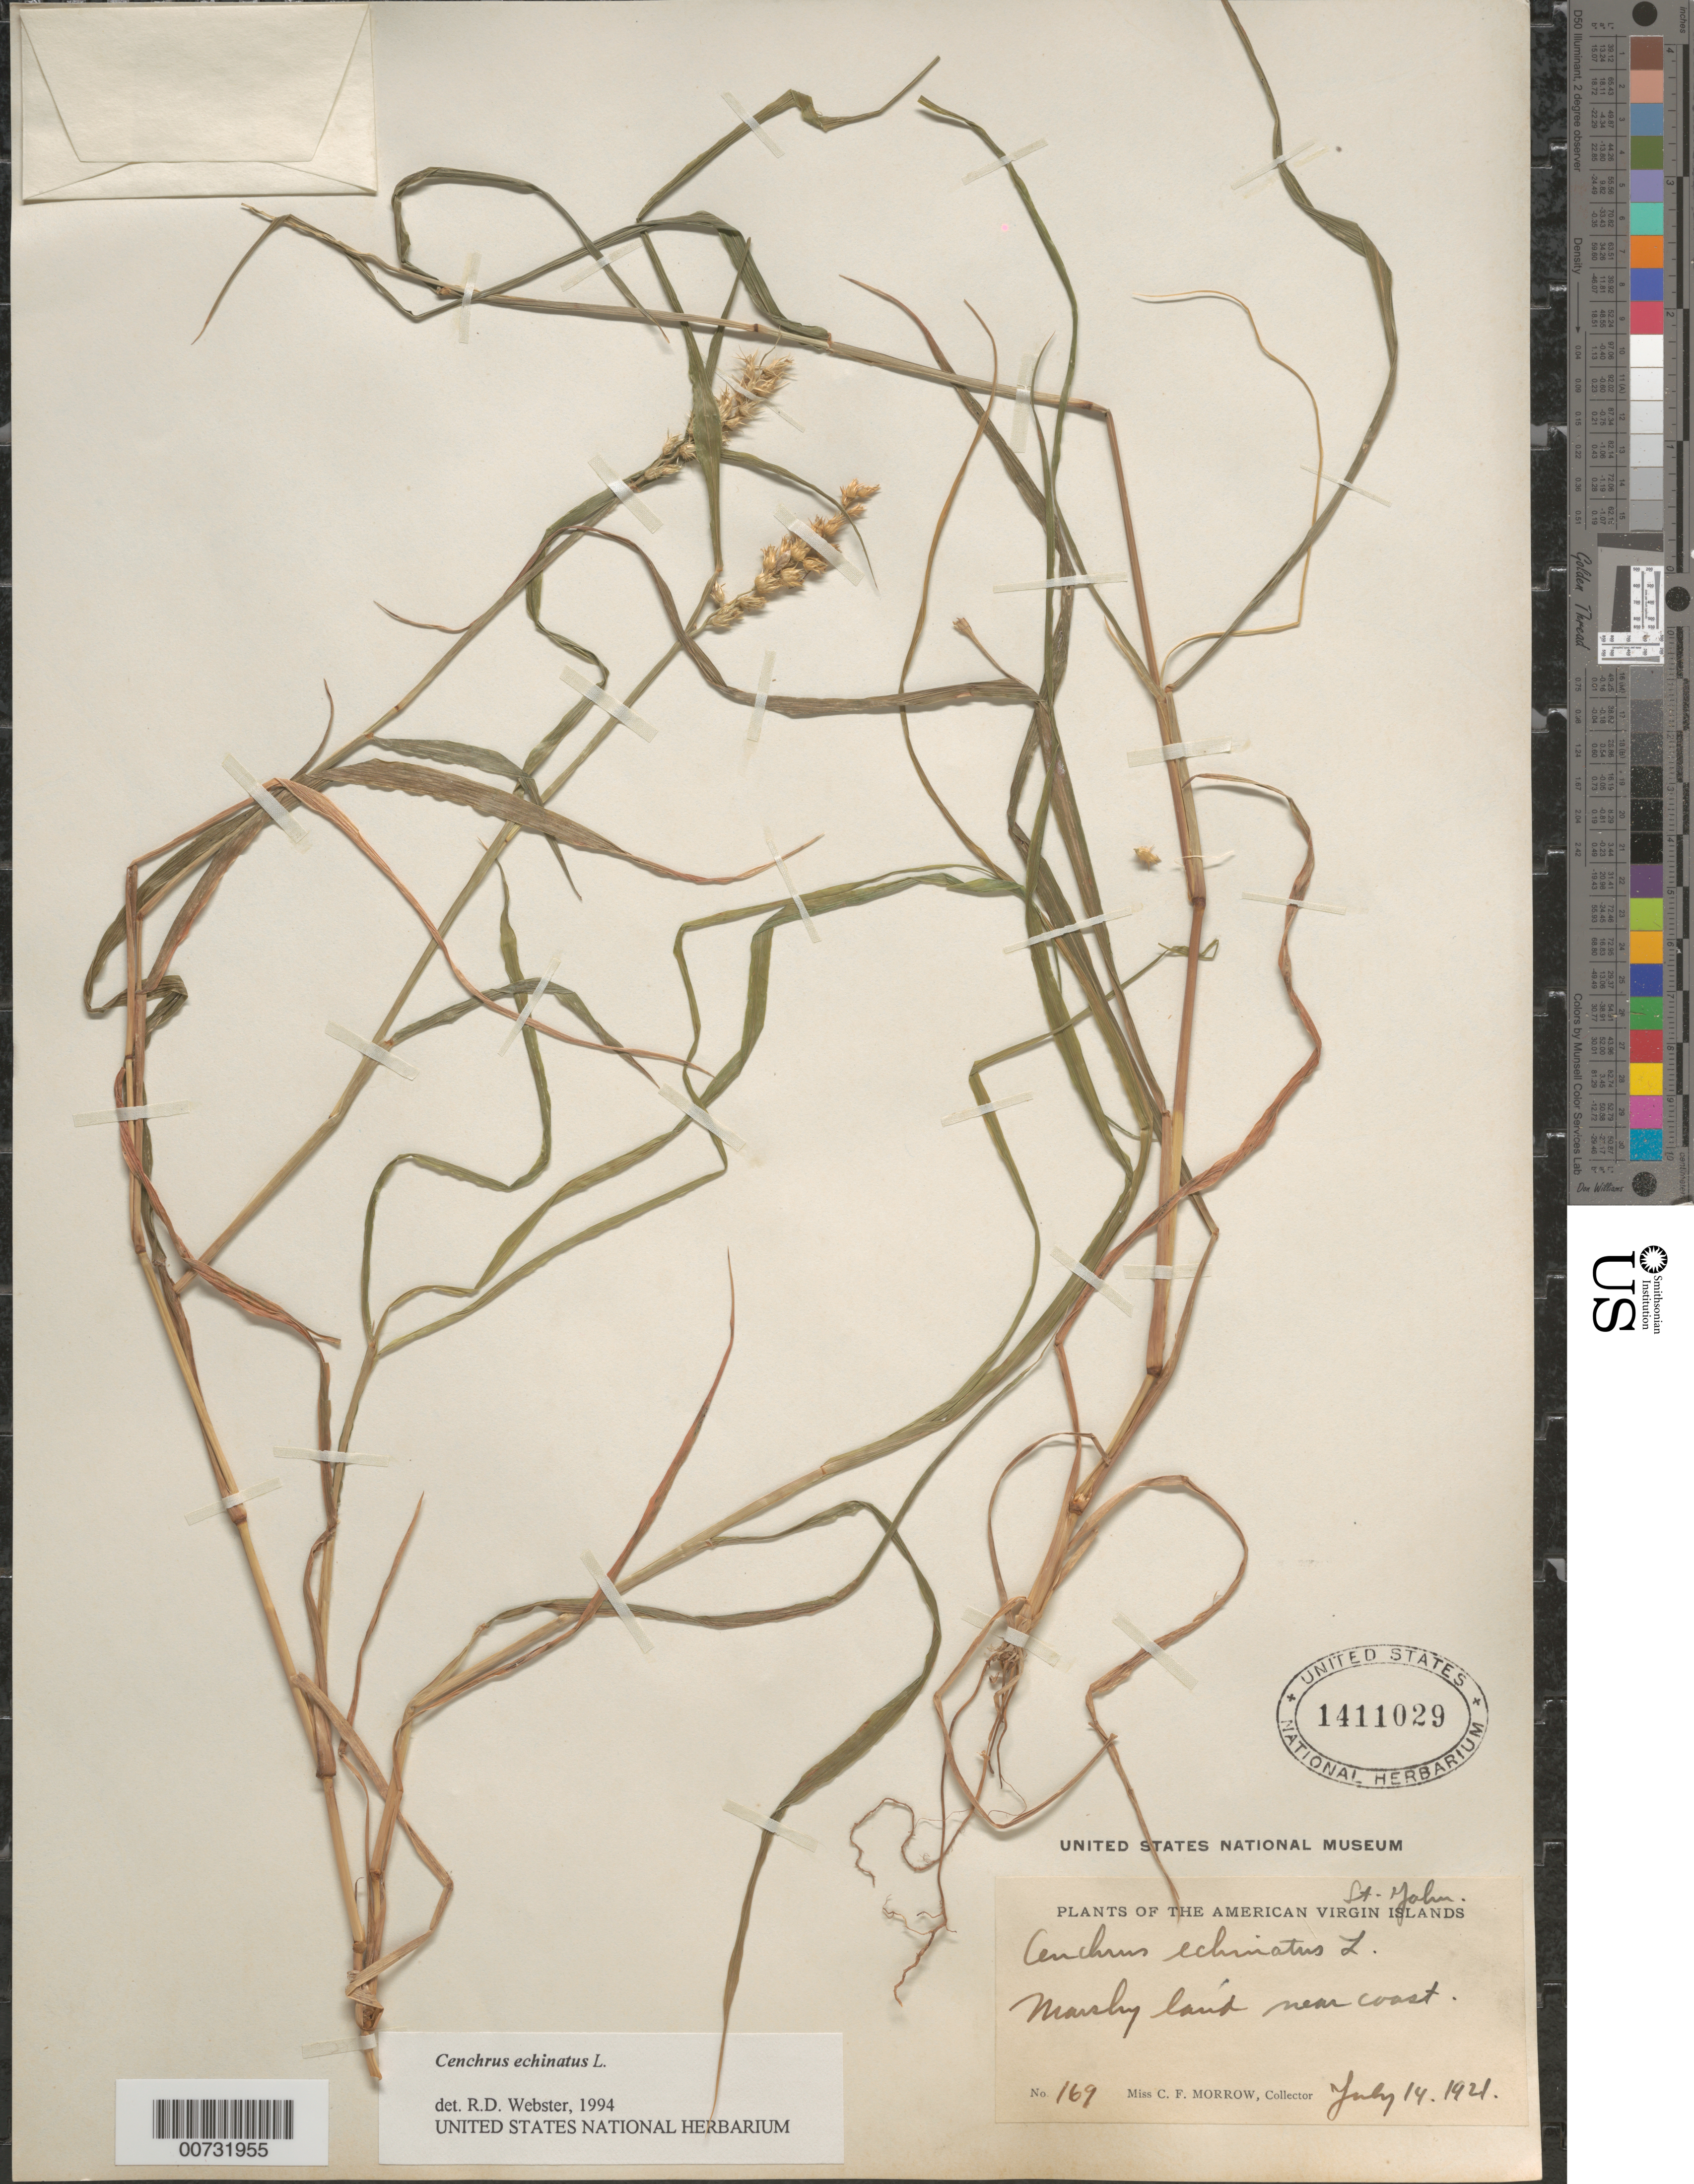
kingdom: Plantae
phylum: Tracheophyta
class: Liliopsida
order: Poales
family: Poaceae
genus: Cenchrus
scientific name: Cenchrus echinatus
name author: L.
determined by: Webster, Robert D.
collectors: C. Morrow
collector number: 169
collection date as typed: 14 Jul 1921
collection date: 1921-07-14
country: U.S. Virgin Islands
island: St. John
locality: St. John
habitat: Marshy land near coast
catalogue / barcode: US 1411029